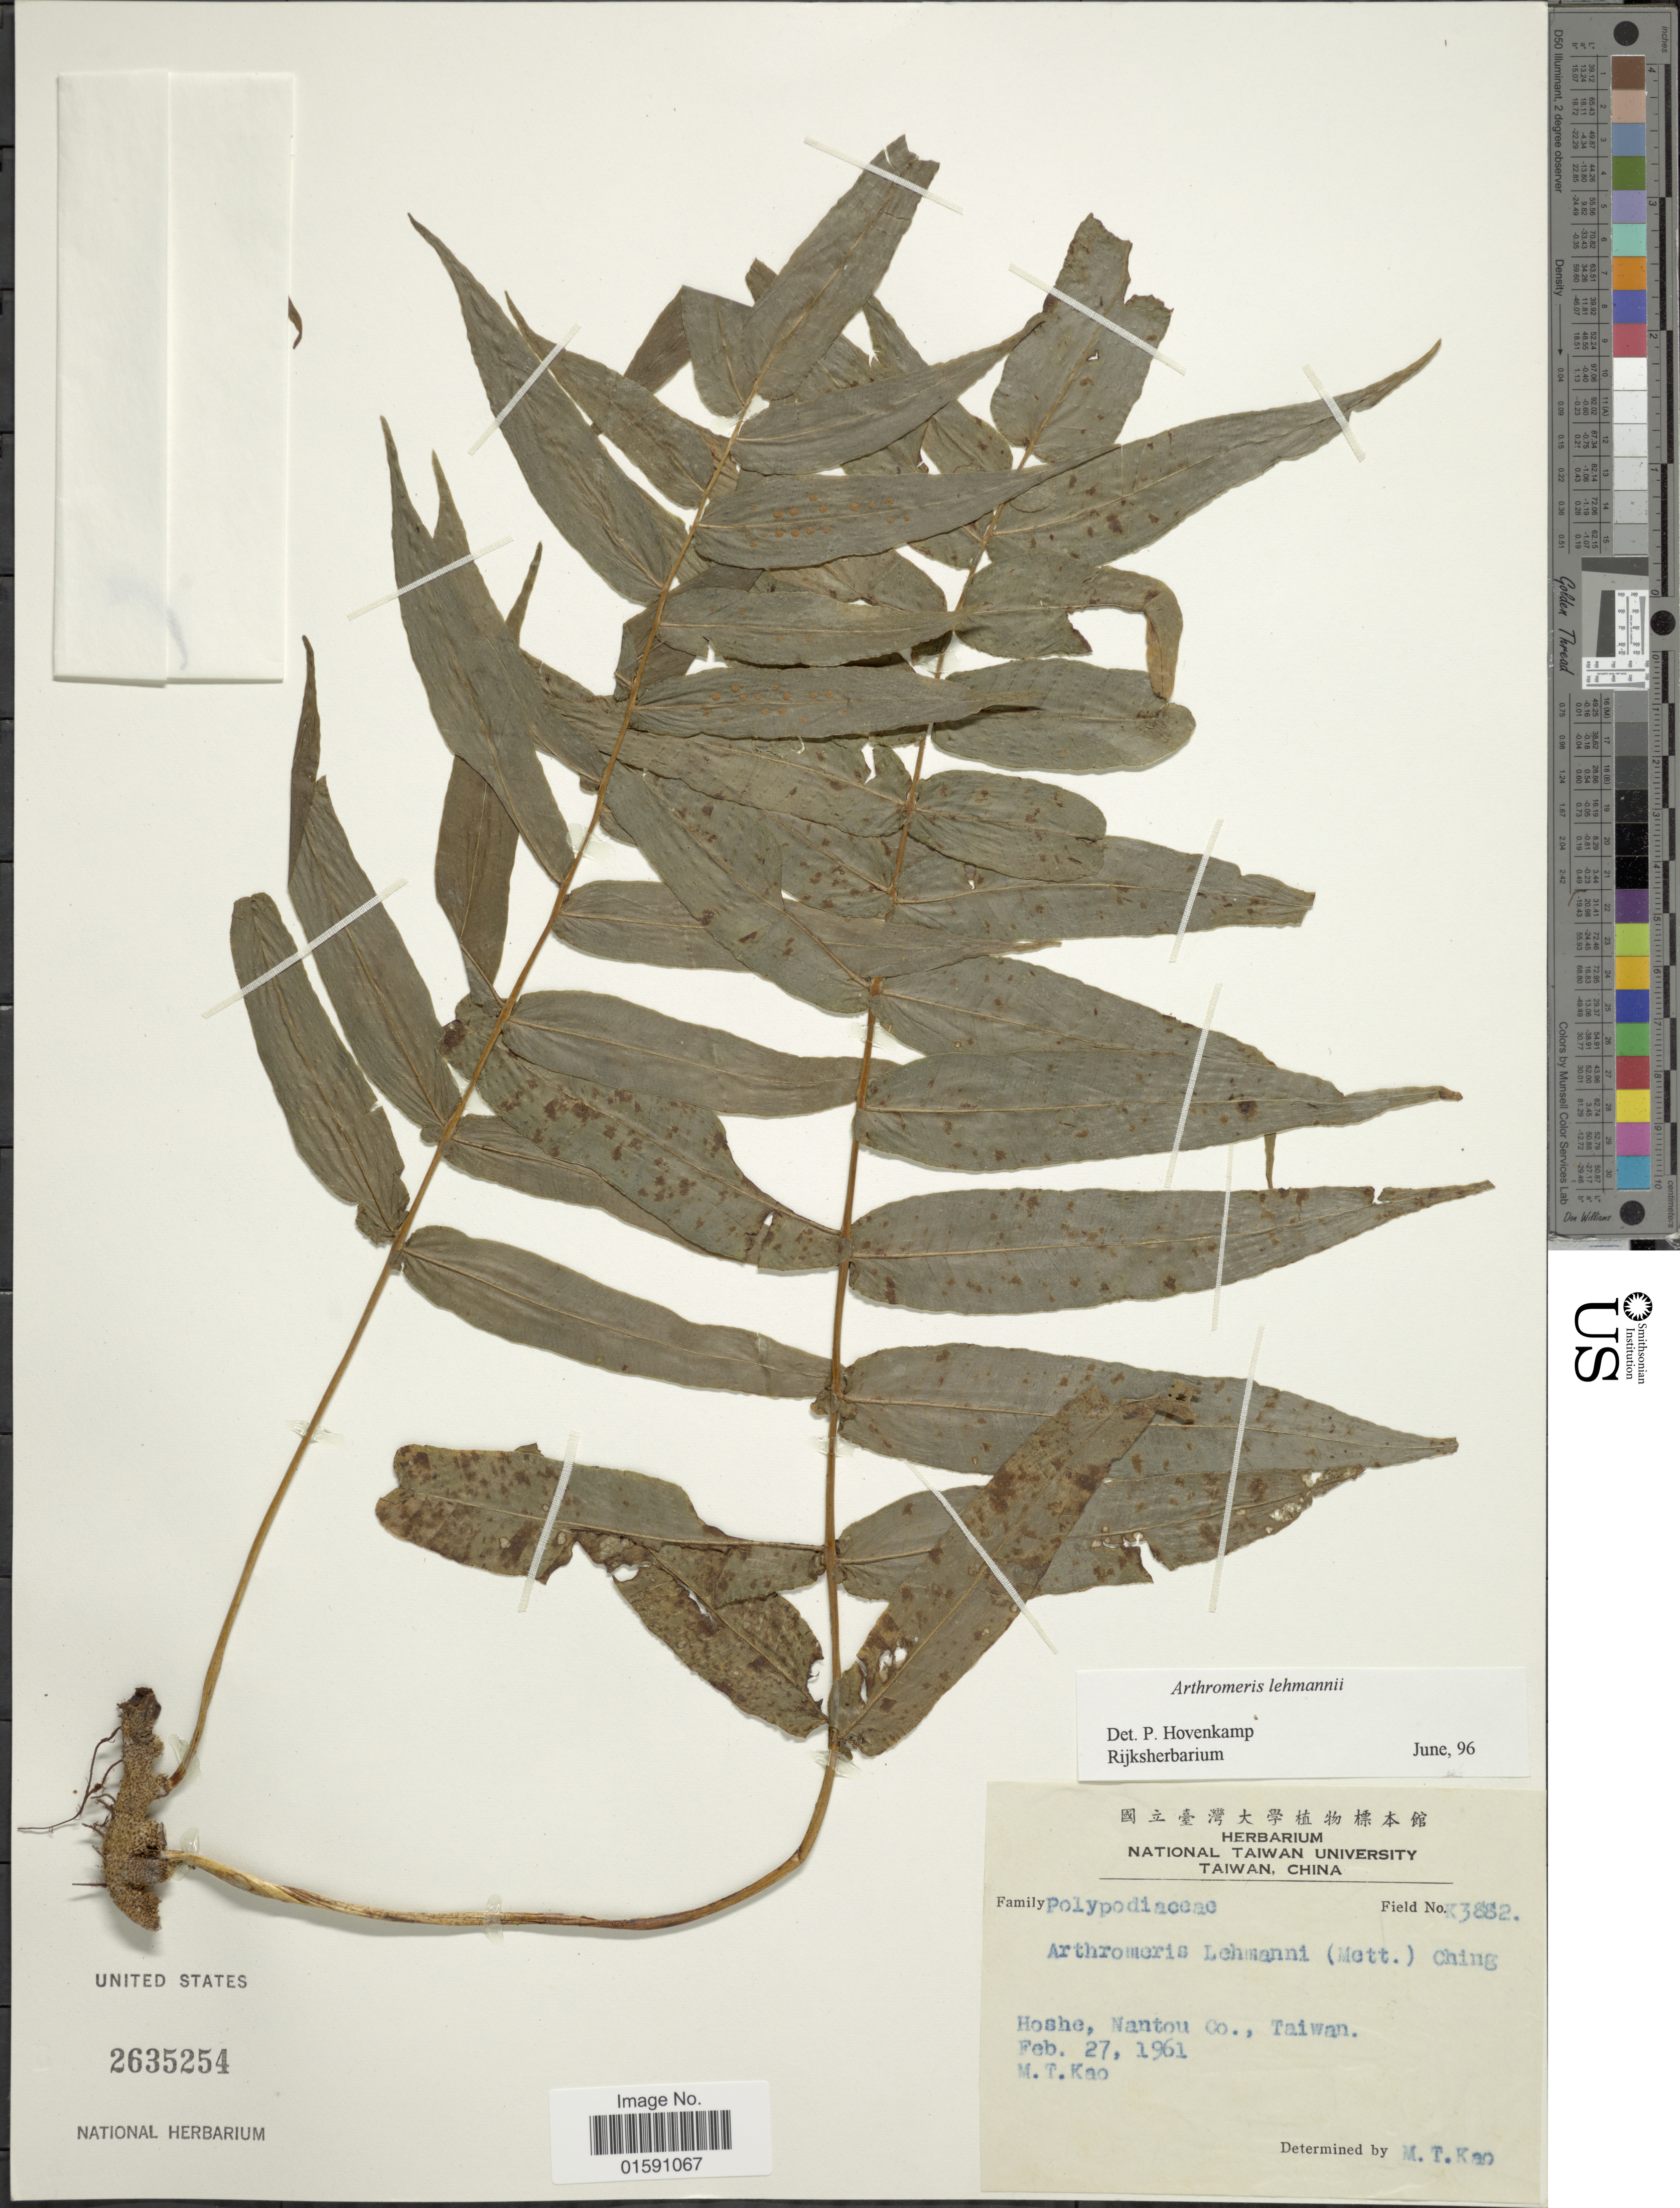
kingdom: Plantae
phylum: Tracheophyta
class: Polypodiopsida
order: Polypodiales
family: Polypodiaceae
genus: Arthromeris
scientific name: Arthromeris lehmannii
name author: (Mett.) Ching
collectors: M. T. Kao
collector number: K 3882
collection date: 1961-02-27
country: Taiwan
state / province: Nantou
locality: Hoshe, Nantou Co., Taiwan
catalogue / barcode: US 2635254